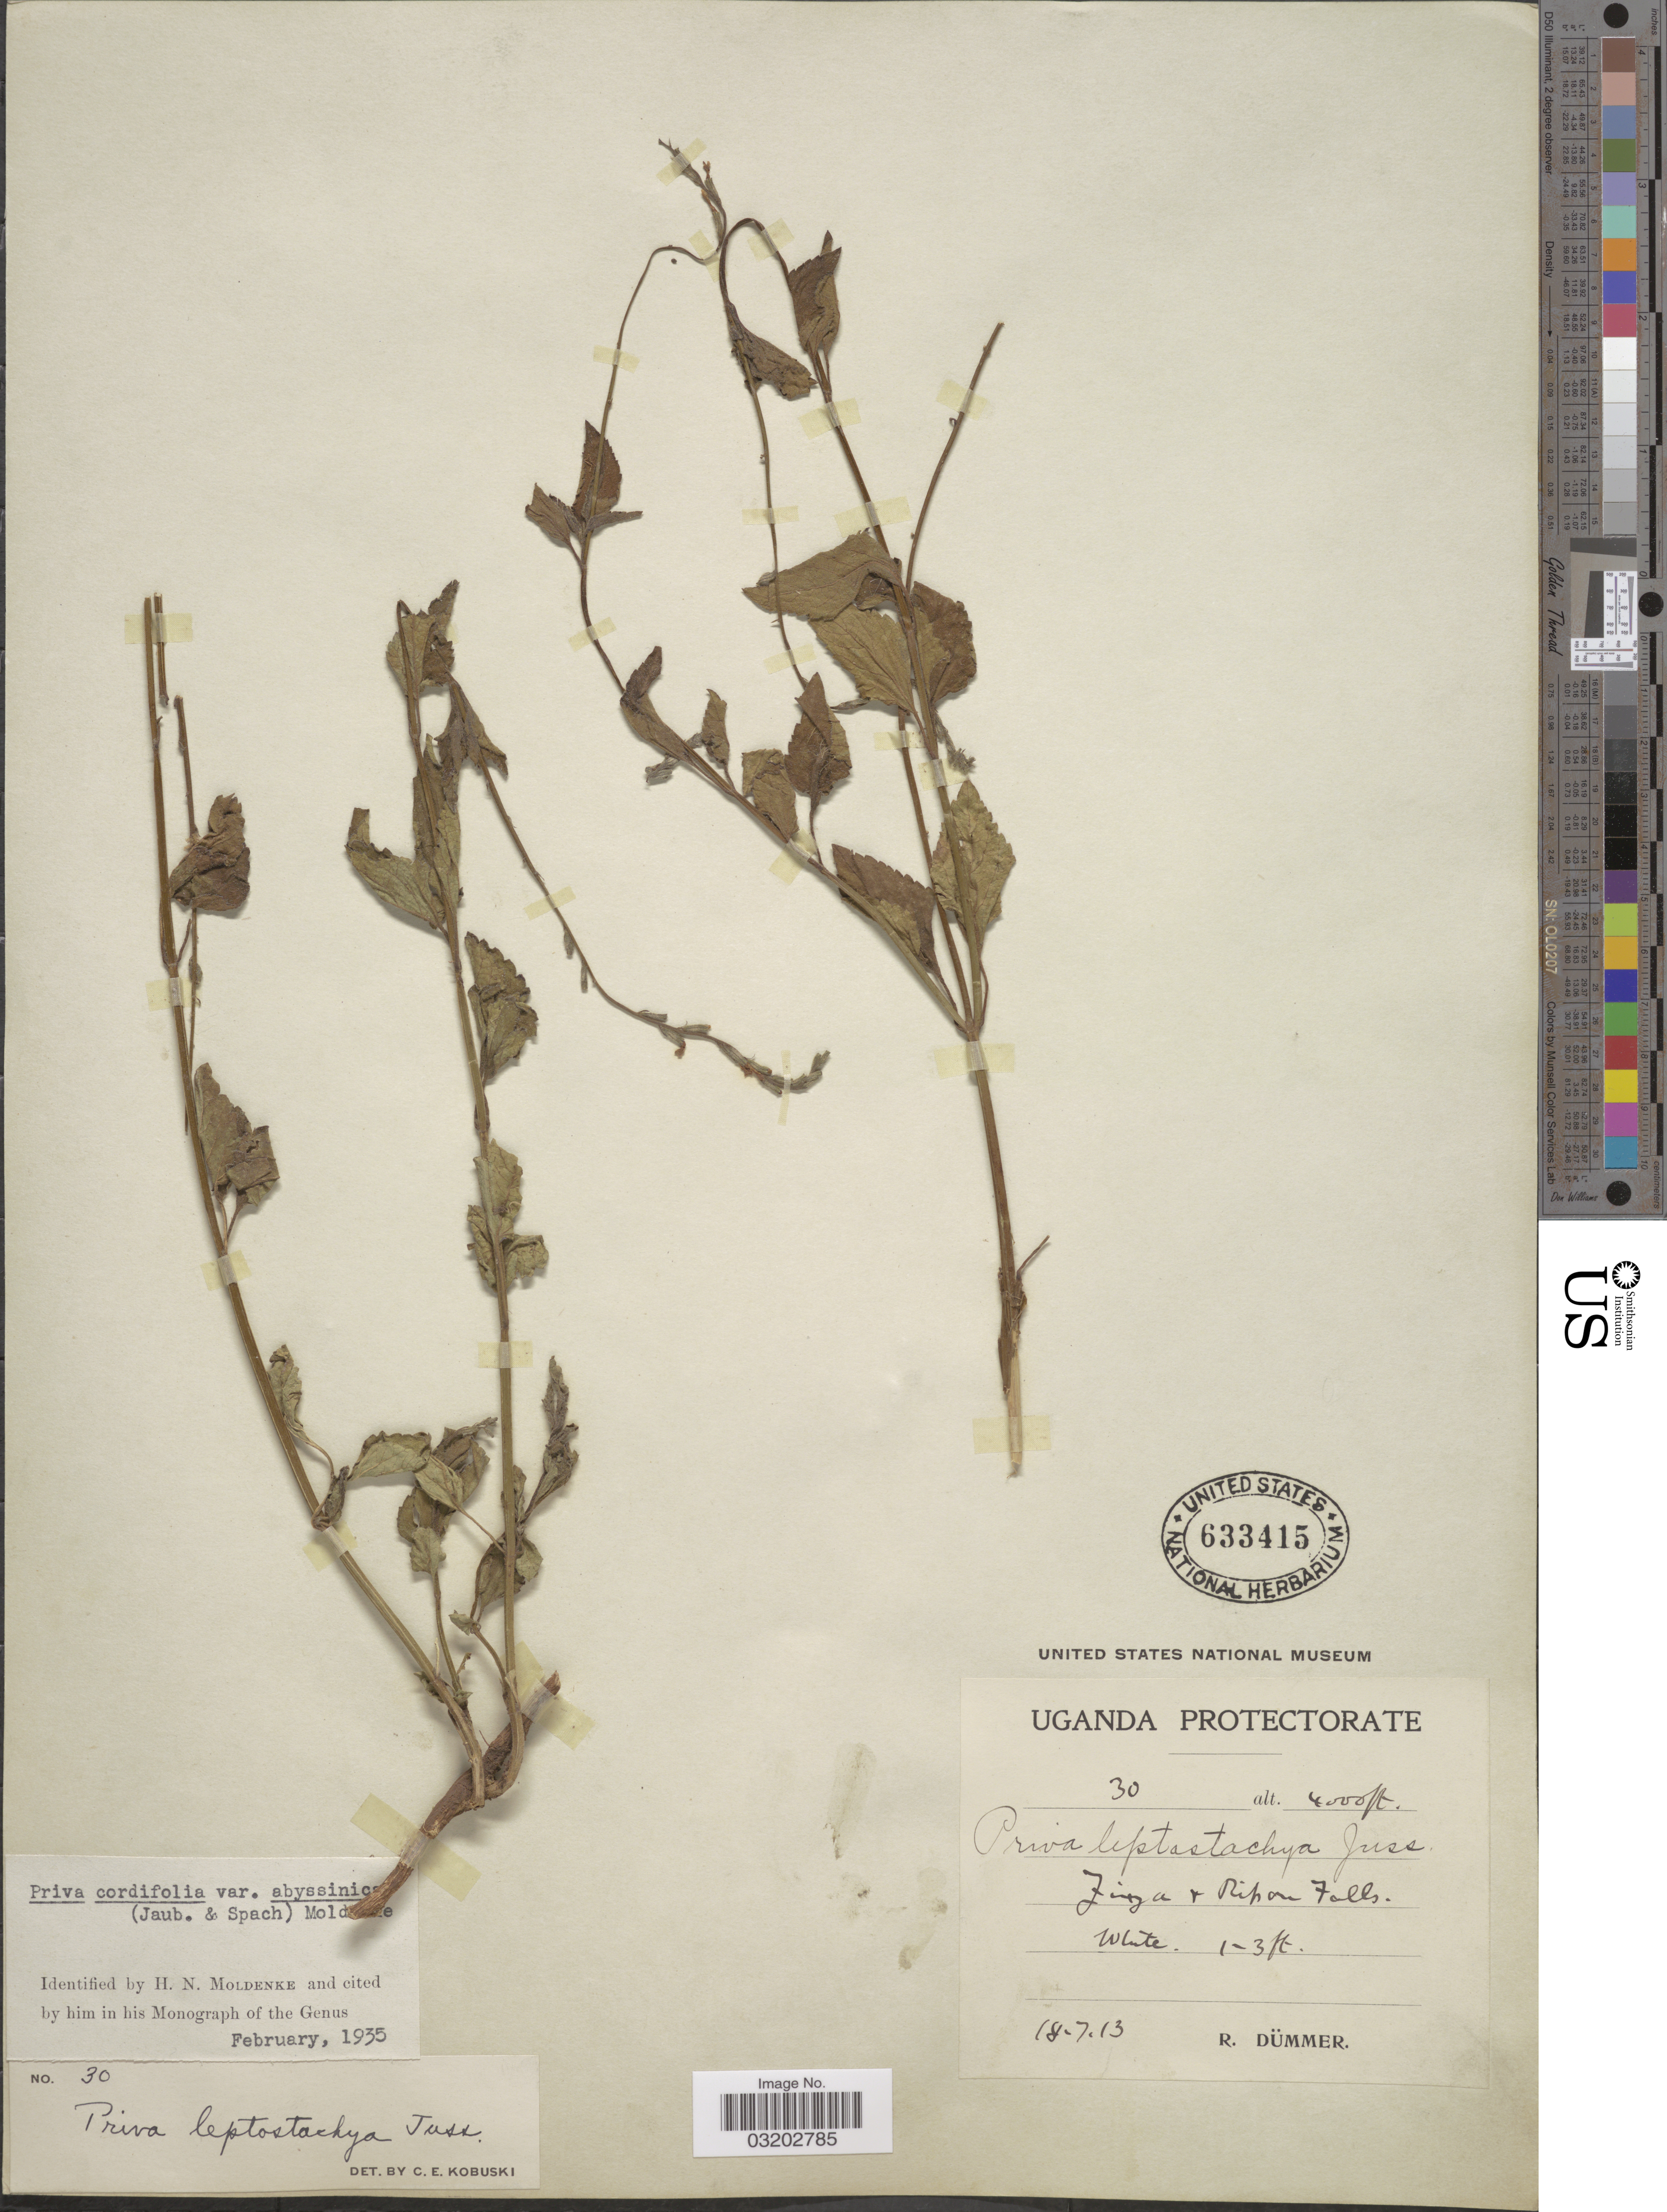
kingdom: Plantae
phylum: Tracheophyta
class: Magnoliopsida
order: Lamiales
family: Verbenaceae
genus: Priva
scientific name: Priva adhaerens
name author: (Forssk.) Chiov.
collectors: R. A. Dümmer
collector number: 30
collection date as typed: Transcribed d/m/y: 18/7/13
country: Uganda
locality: Jinga & Ripon Falls.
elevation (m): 1219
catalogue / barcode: US 633415